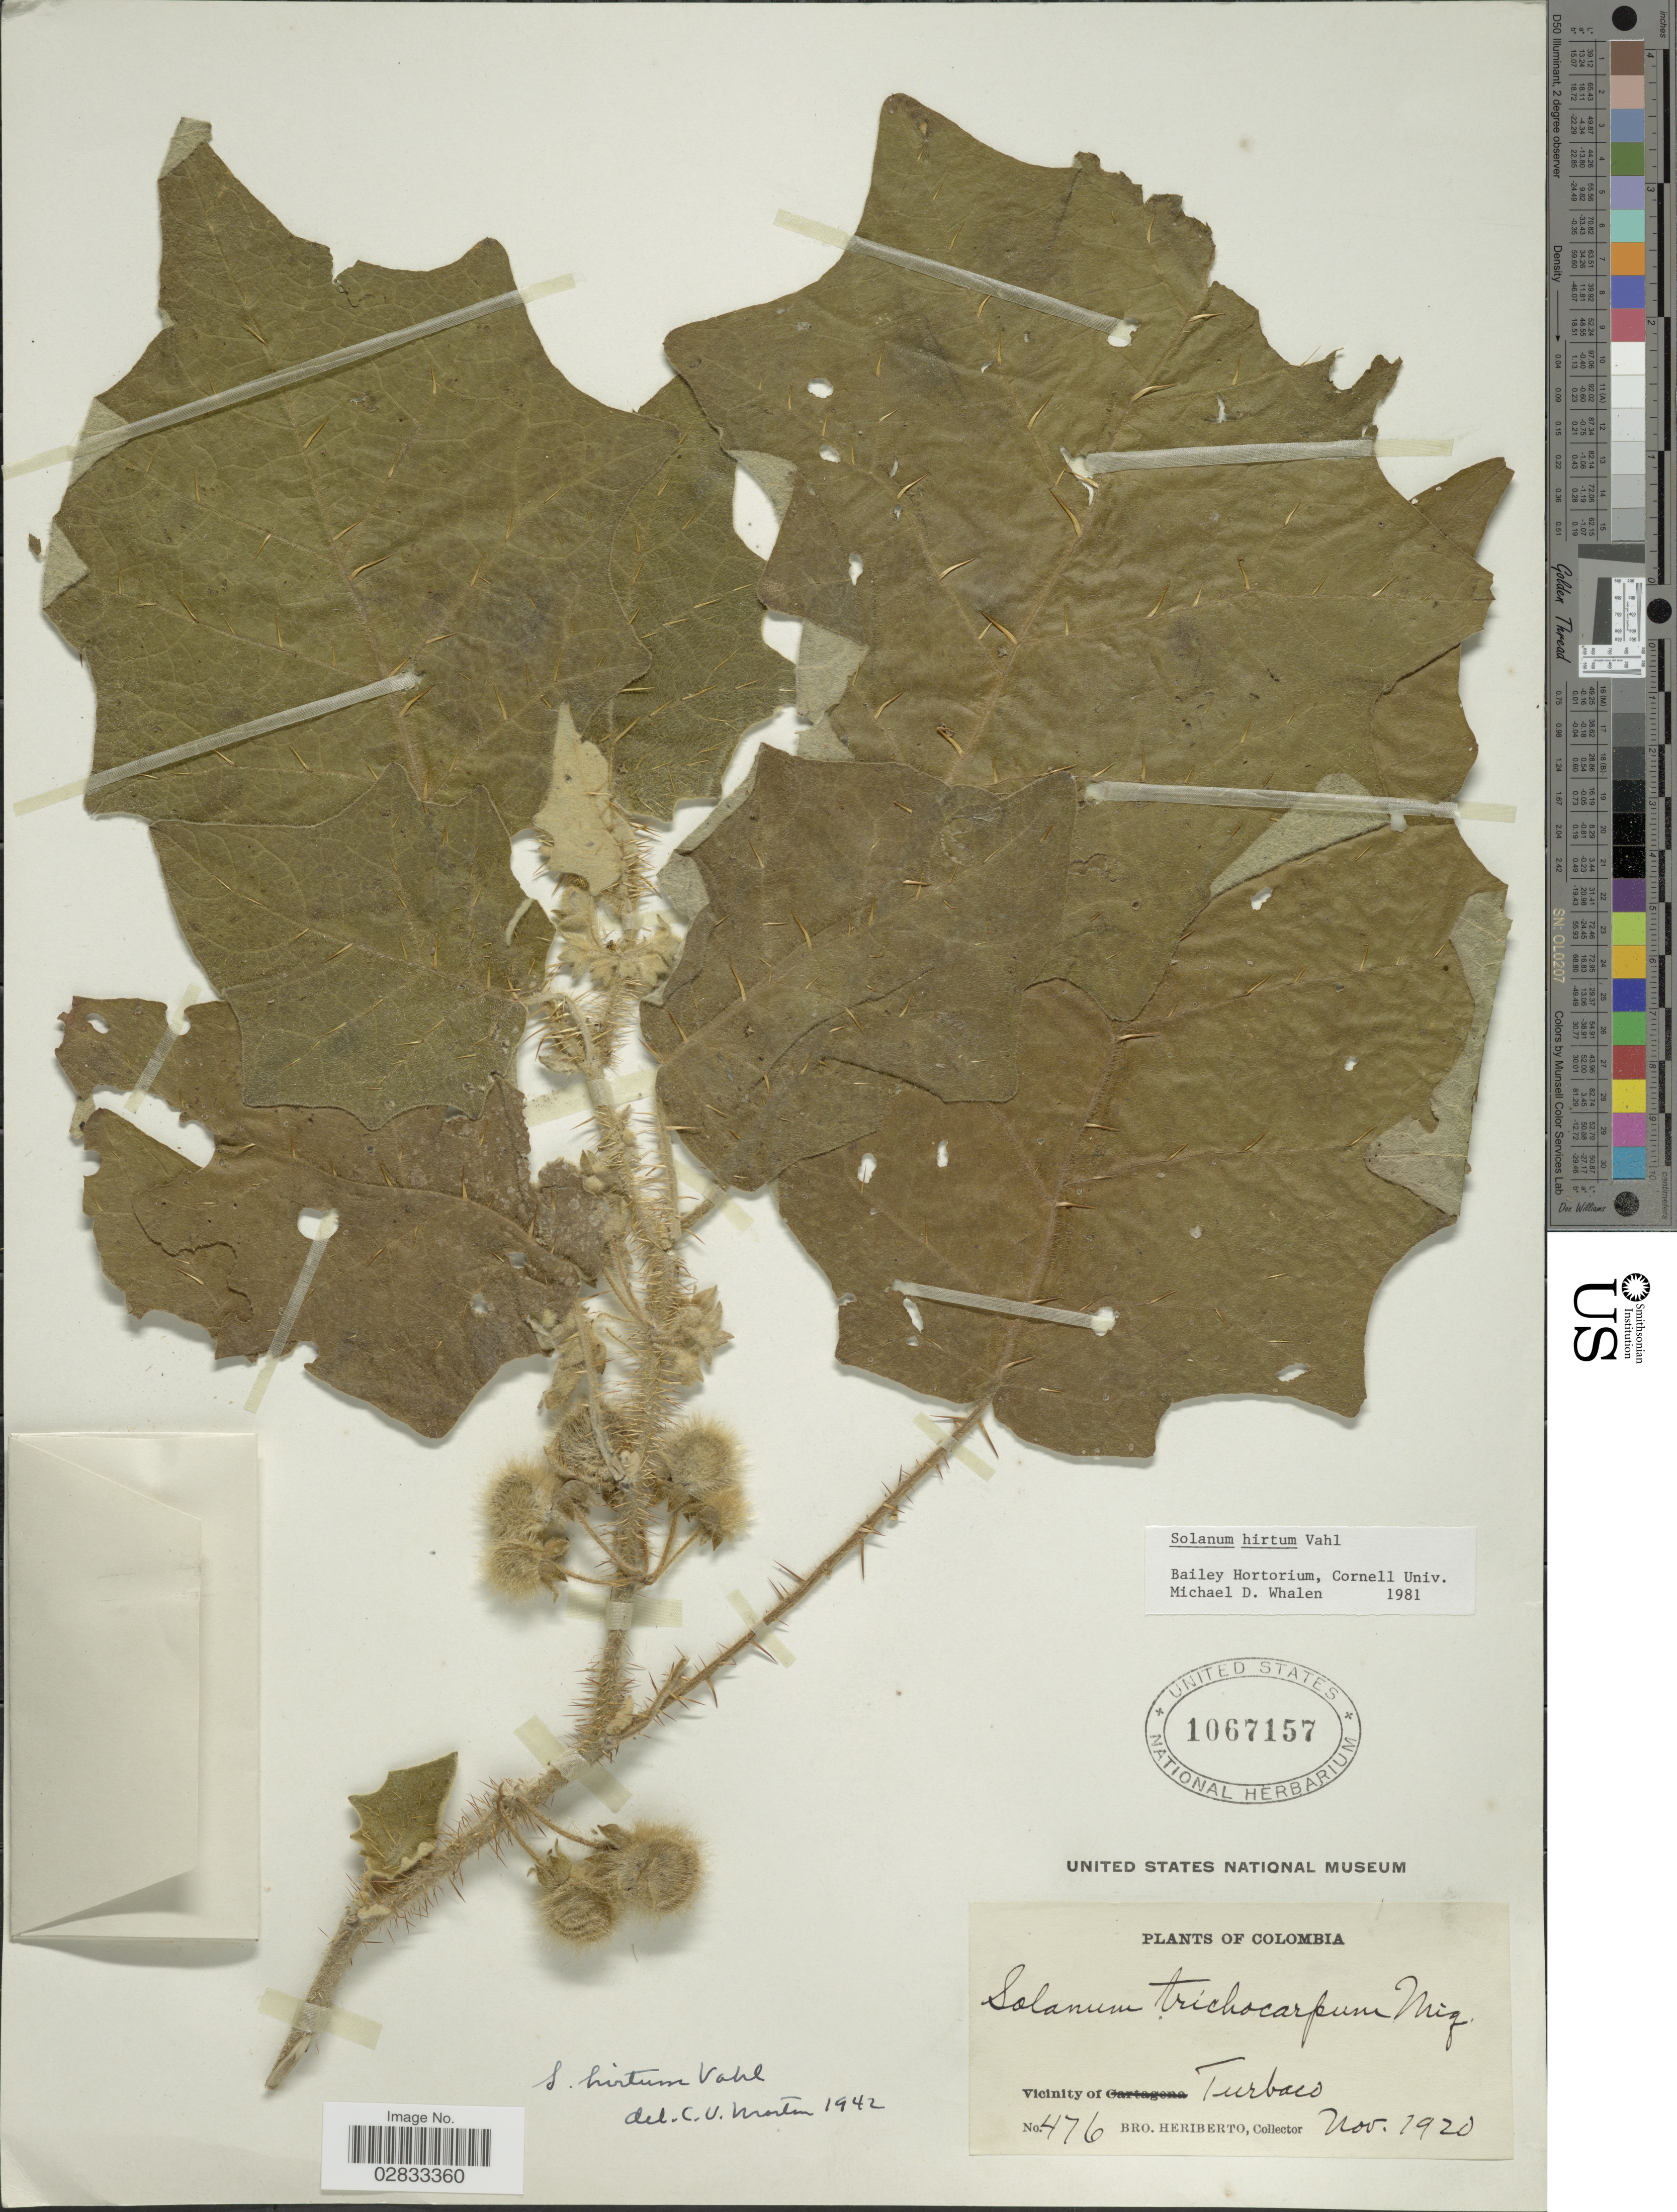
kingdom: Plantae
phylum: Tracheophyta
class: Magnoliopsida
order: Solanales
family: Solanaceae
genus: Solanum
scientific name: Solanum hirtum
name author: Vahl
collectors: B. Heriberto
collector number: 476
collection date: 1920-11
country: Colombia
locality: Vicinity of Turbaco.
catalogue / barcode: US 1067157